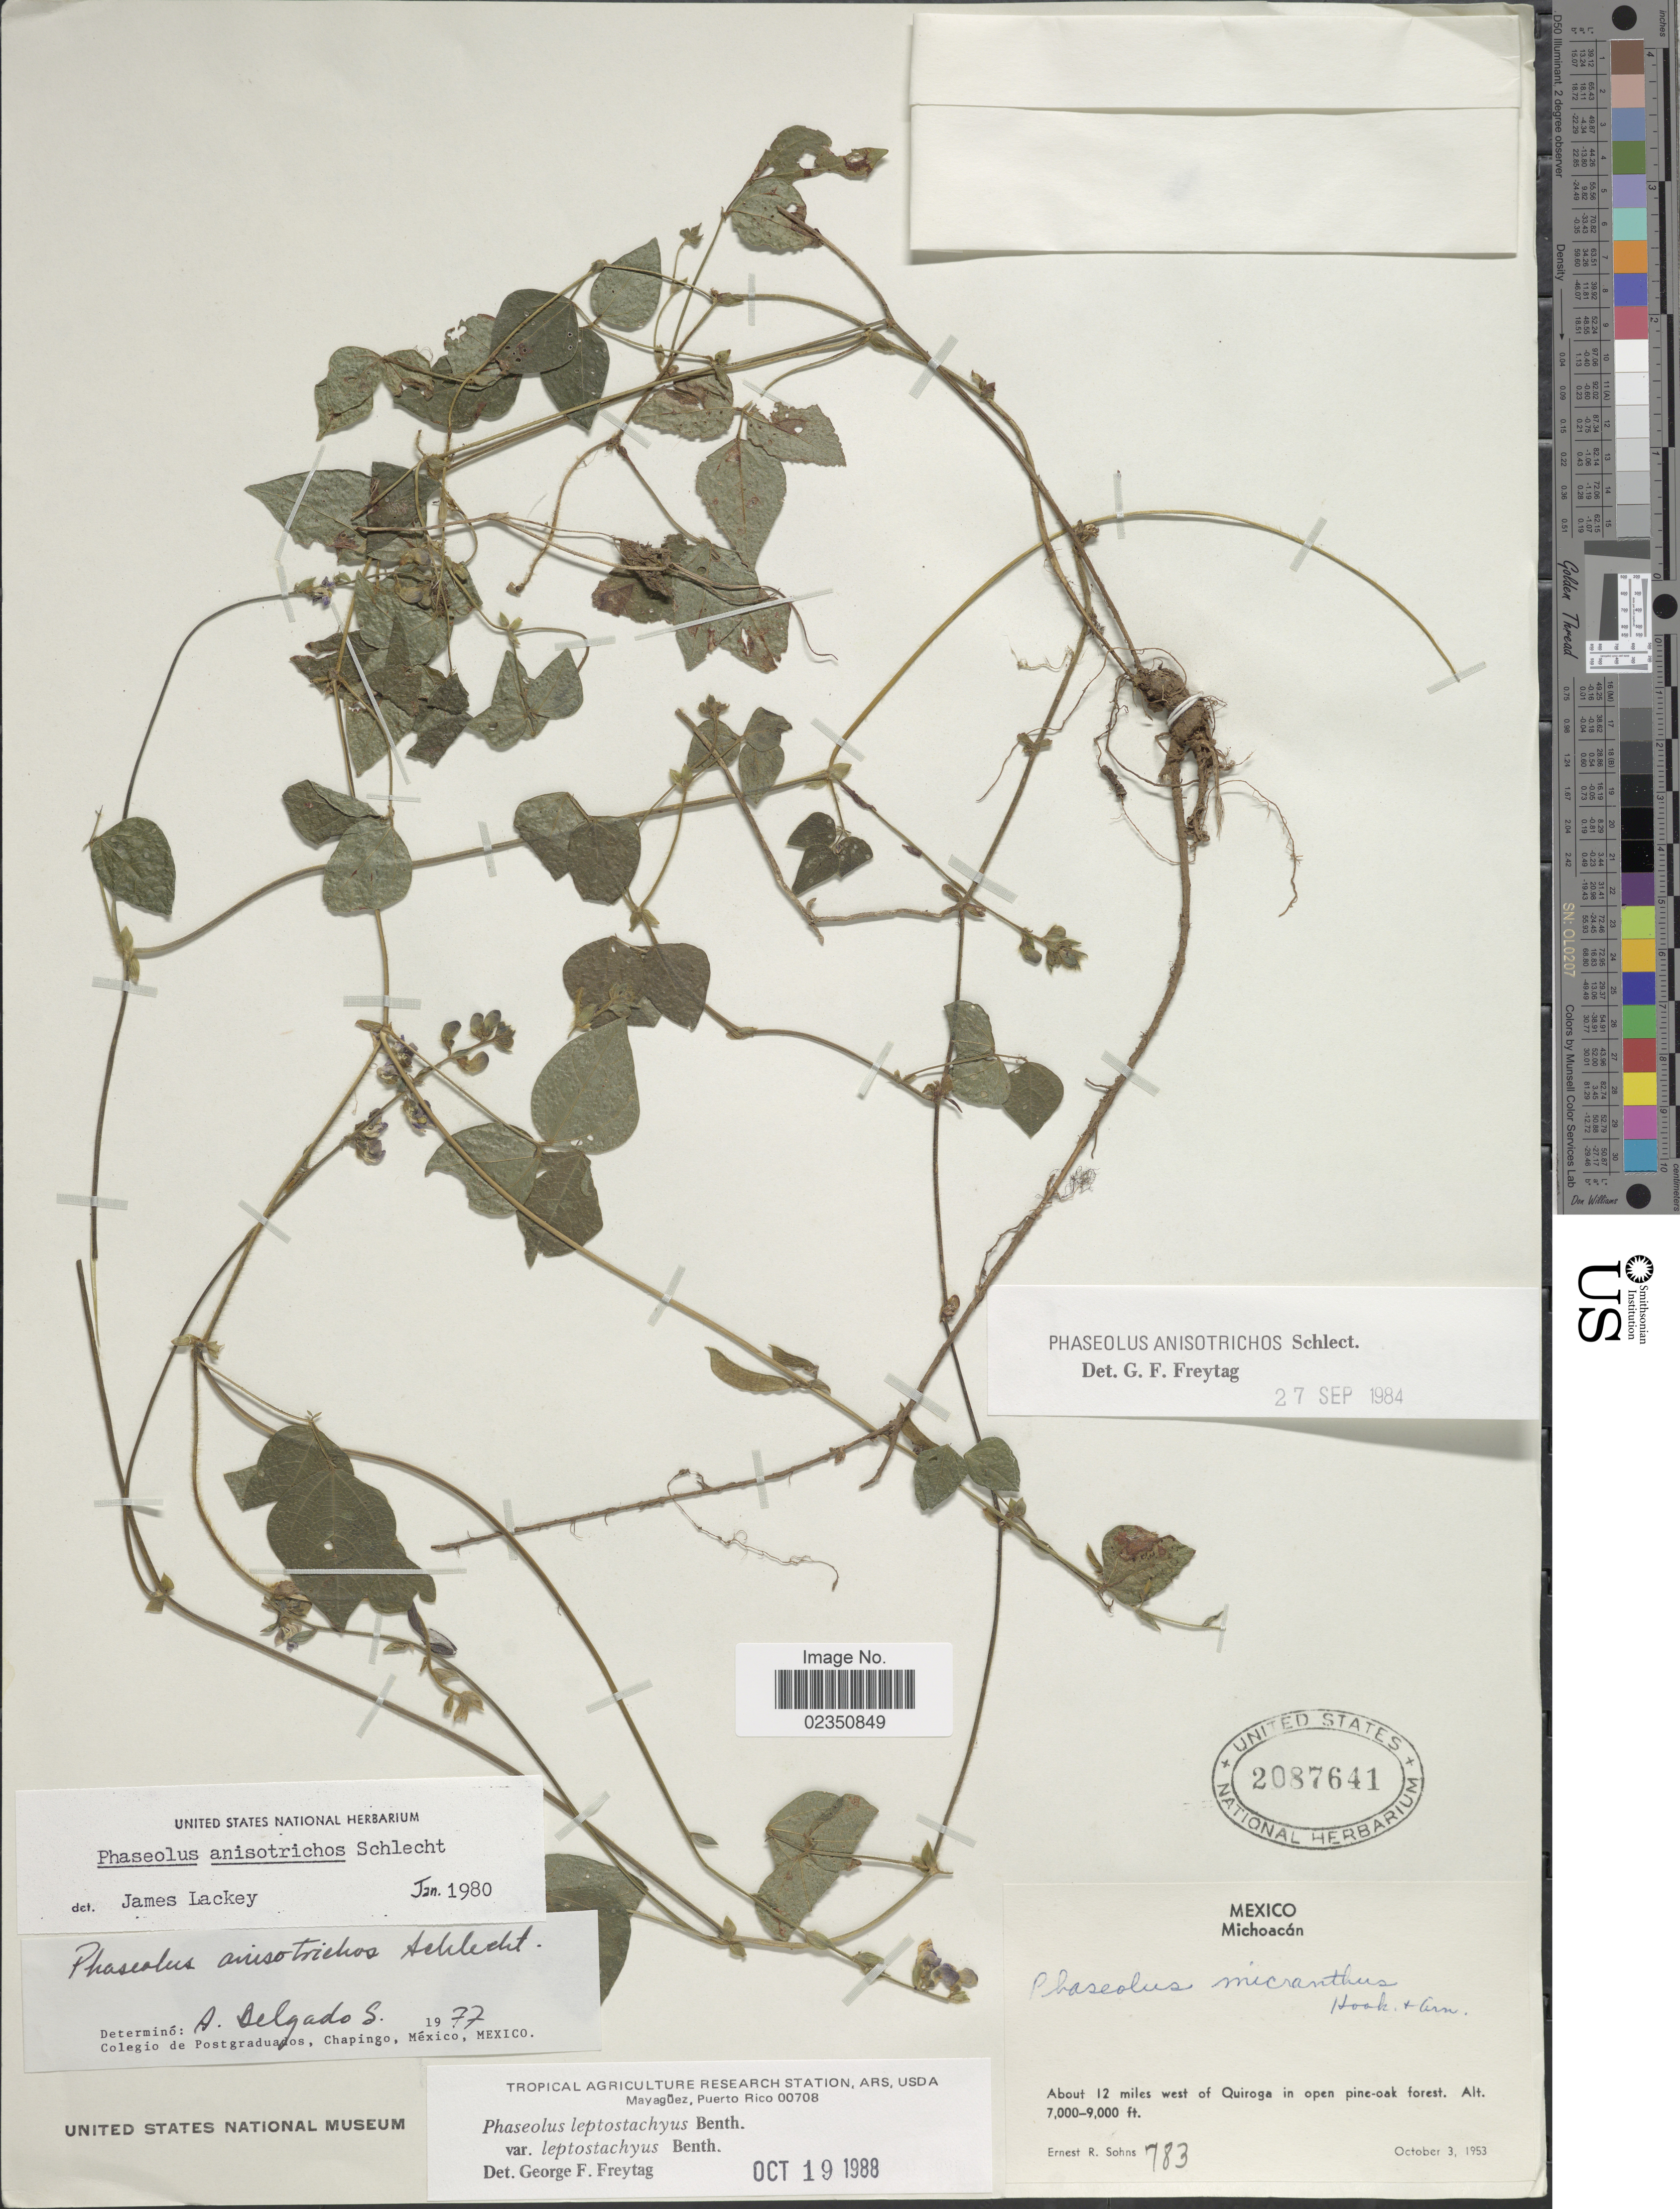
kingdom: Plantae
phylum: Tracheophyta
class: Magnoliopsida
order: Fabales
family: Fabaceae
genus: Phaseolus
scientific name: Phaseolus leptostachyus var. leptostachyus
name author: Benth.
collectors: E. R. Sohns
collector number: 783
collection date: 1953-10-03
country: Mexico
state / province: Michoacán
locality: About 12 miles west of Quiroga in open pine-oak forest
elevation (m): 2134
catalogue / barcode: US 2087641